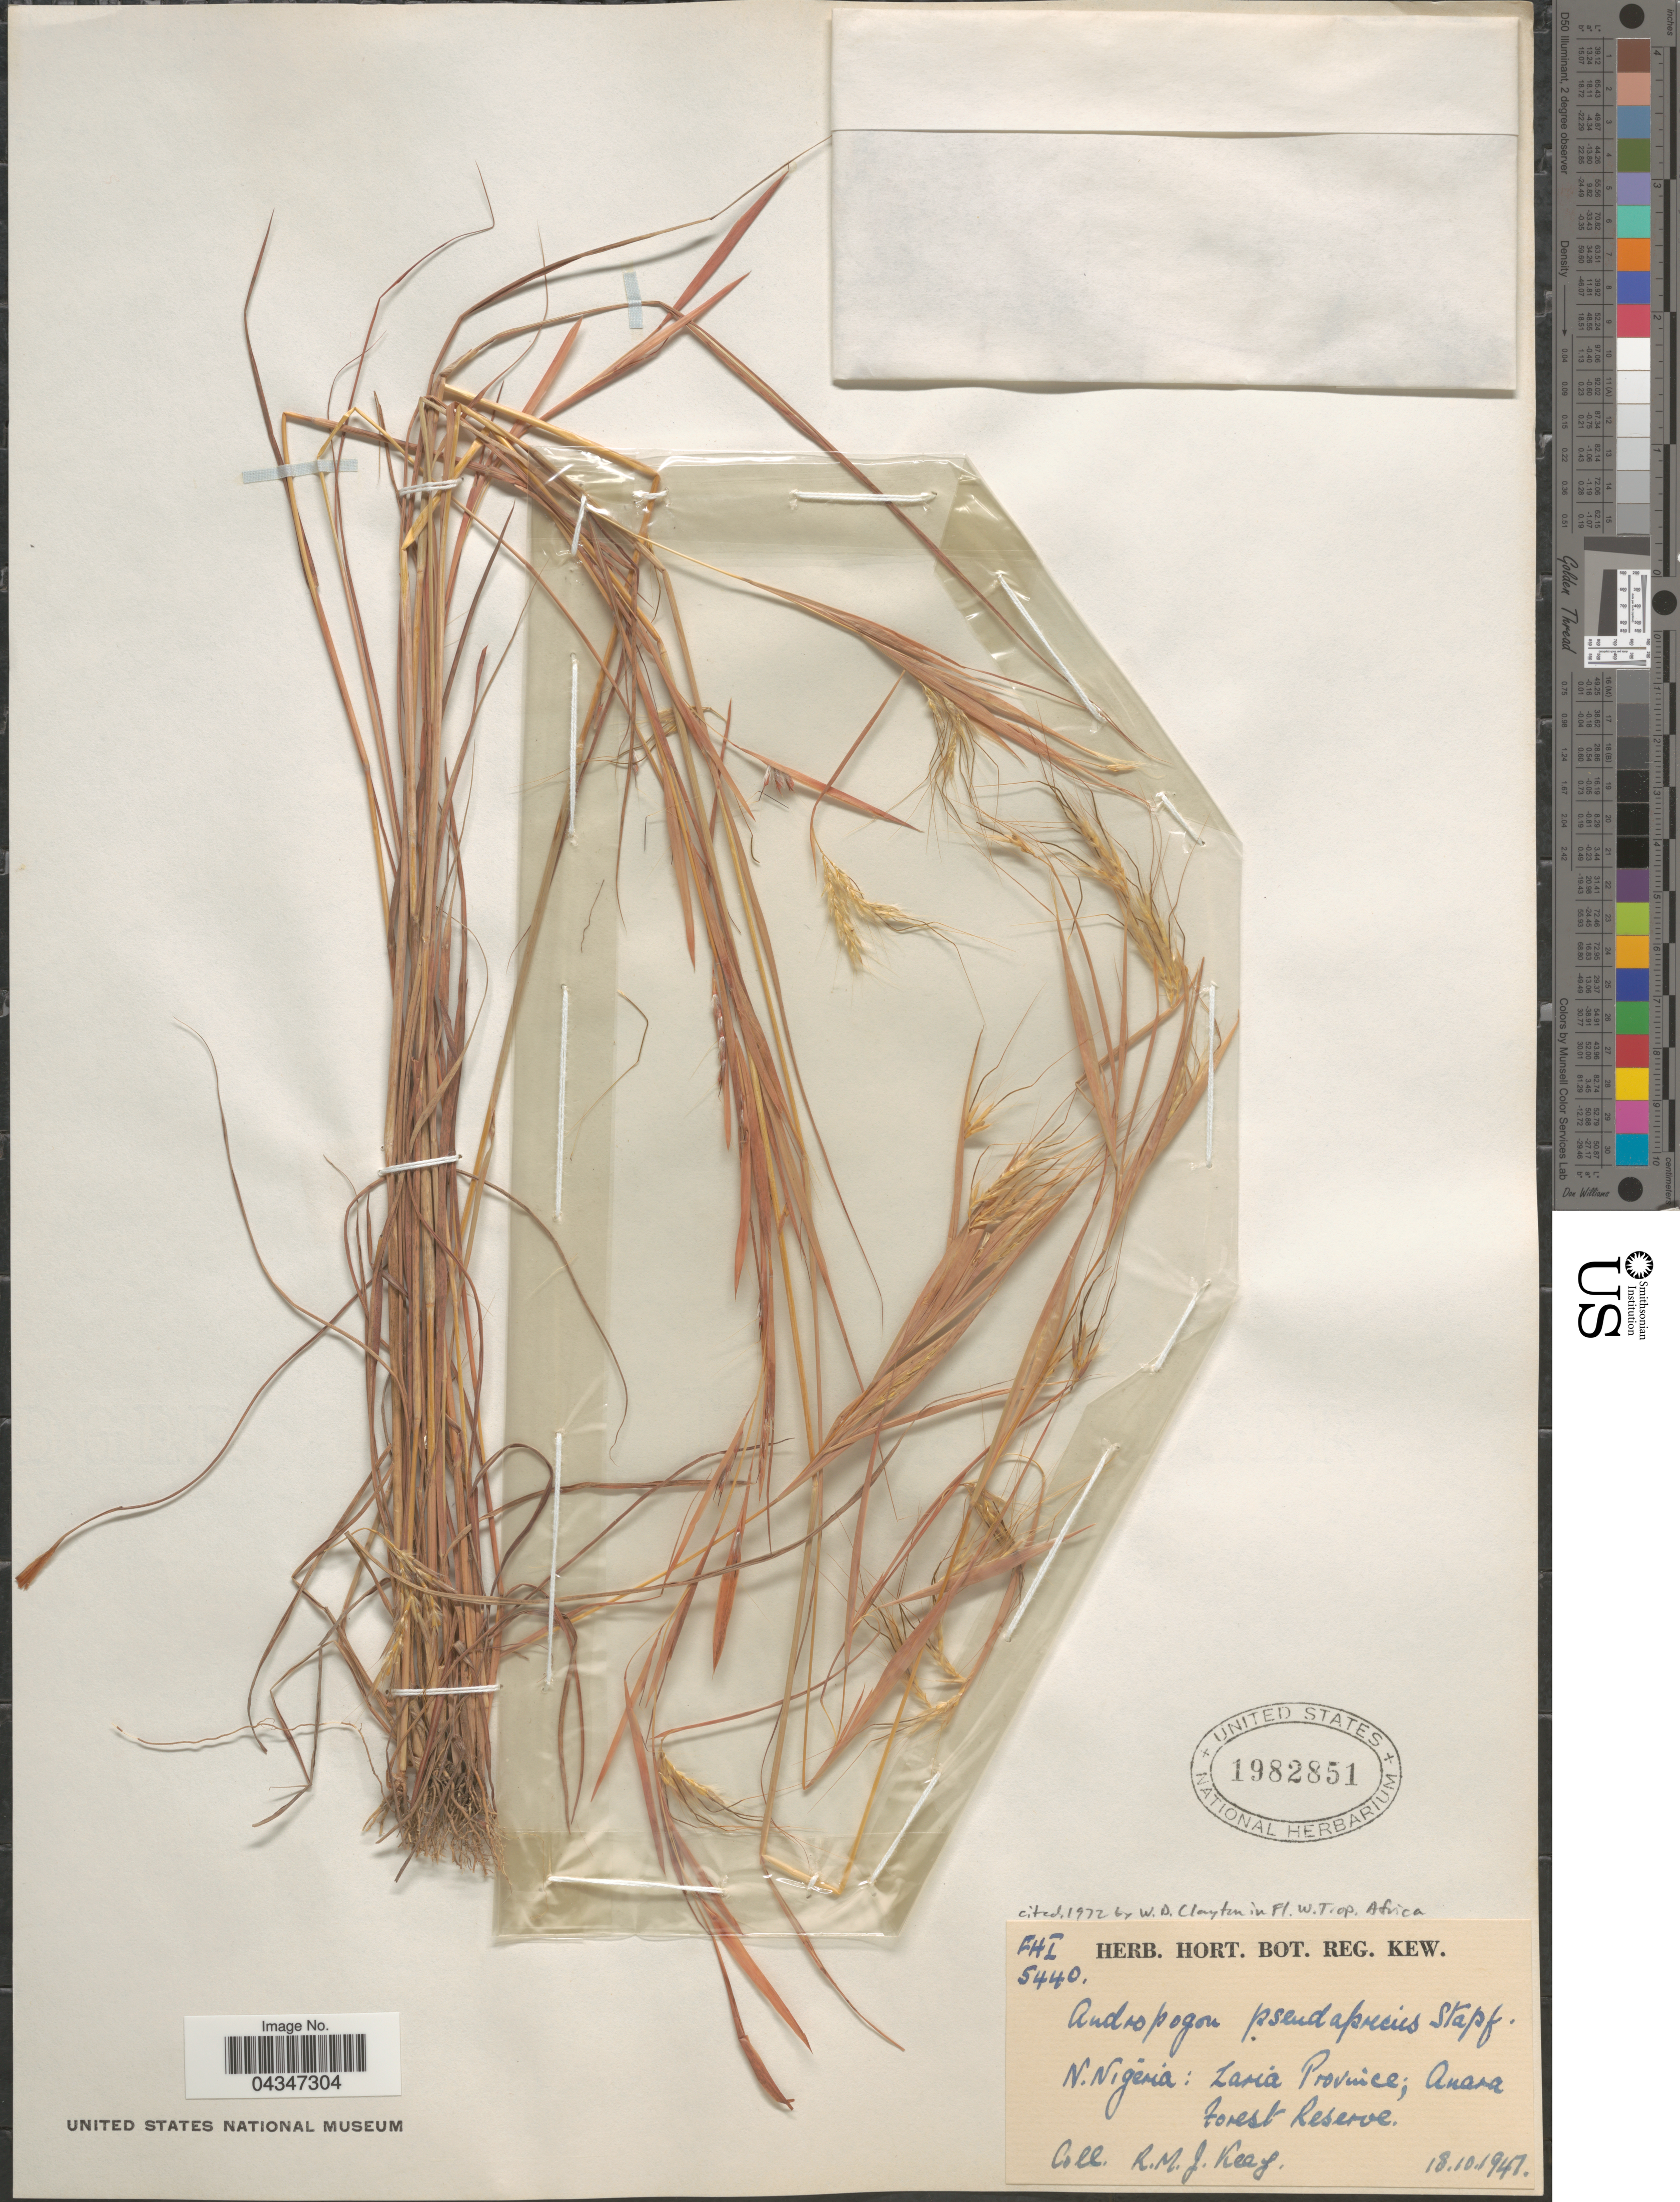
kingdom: Plantae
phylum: Tracheophyta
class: Liliopsida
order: Poales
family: Poaceae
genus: Andropogon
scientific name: Andropogon pseudapricus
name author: Stapf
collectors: R. Keef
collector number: FHI 5440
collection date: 1947-10-18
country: Nigeria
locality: N. Nigeria: Zaria Province; Anara Forest Reserve.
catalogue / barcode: US 1982851